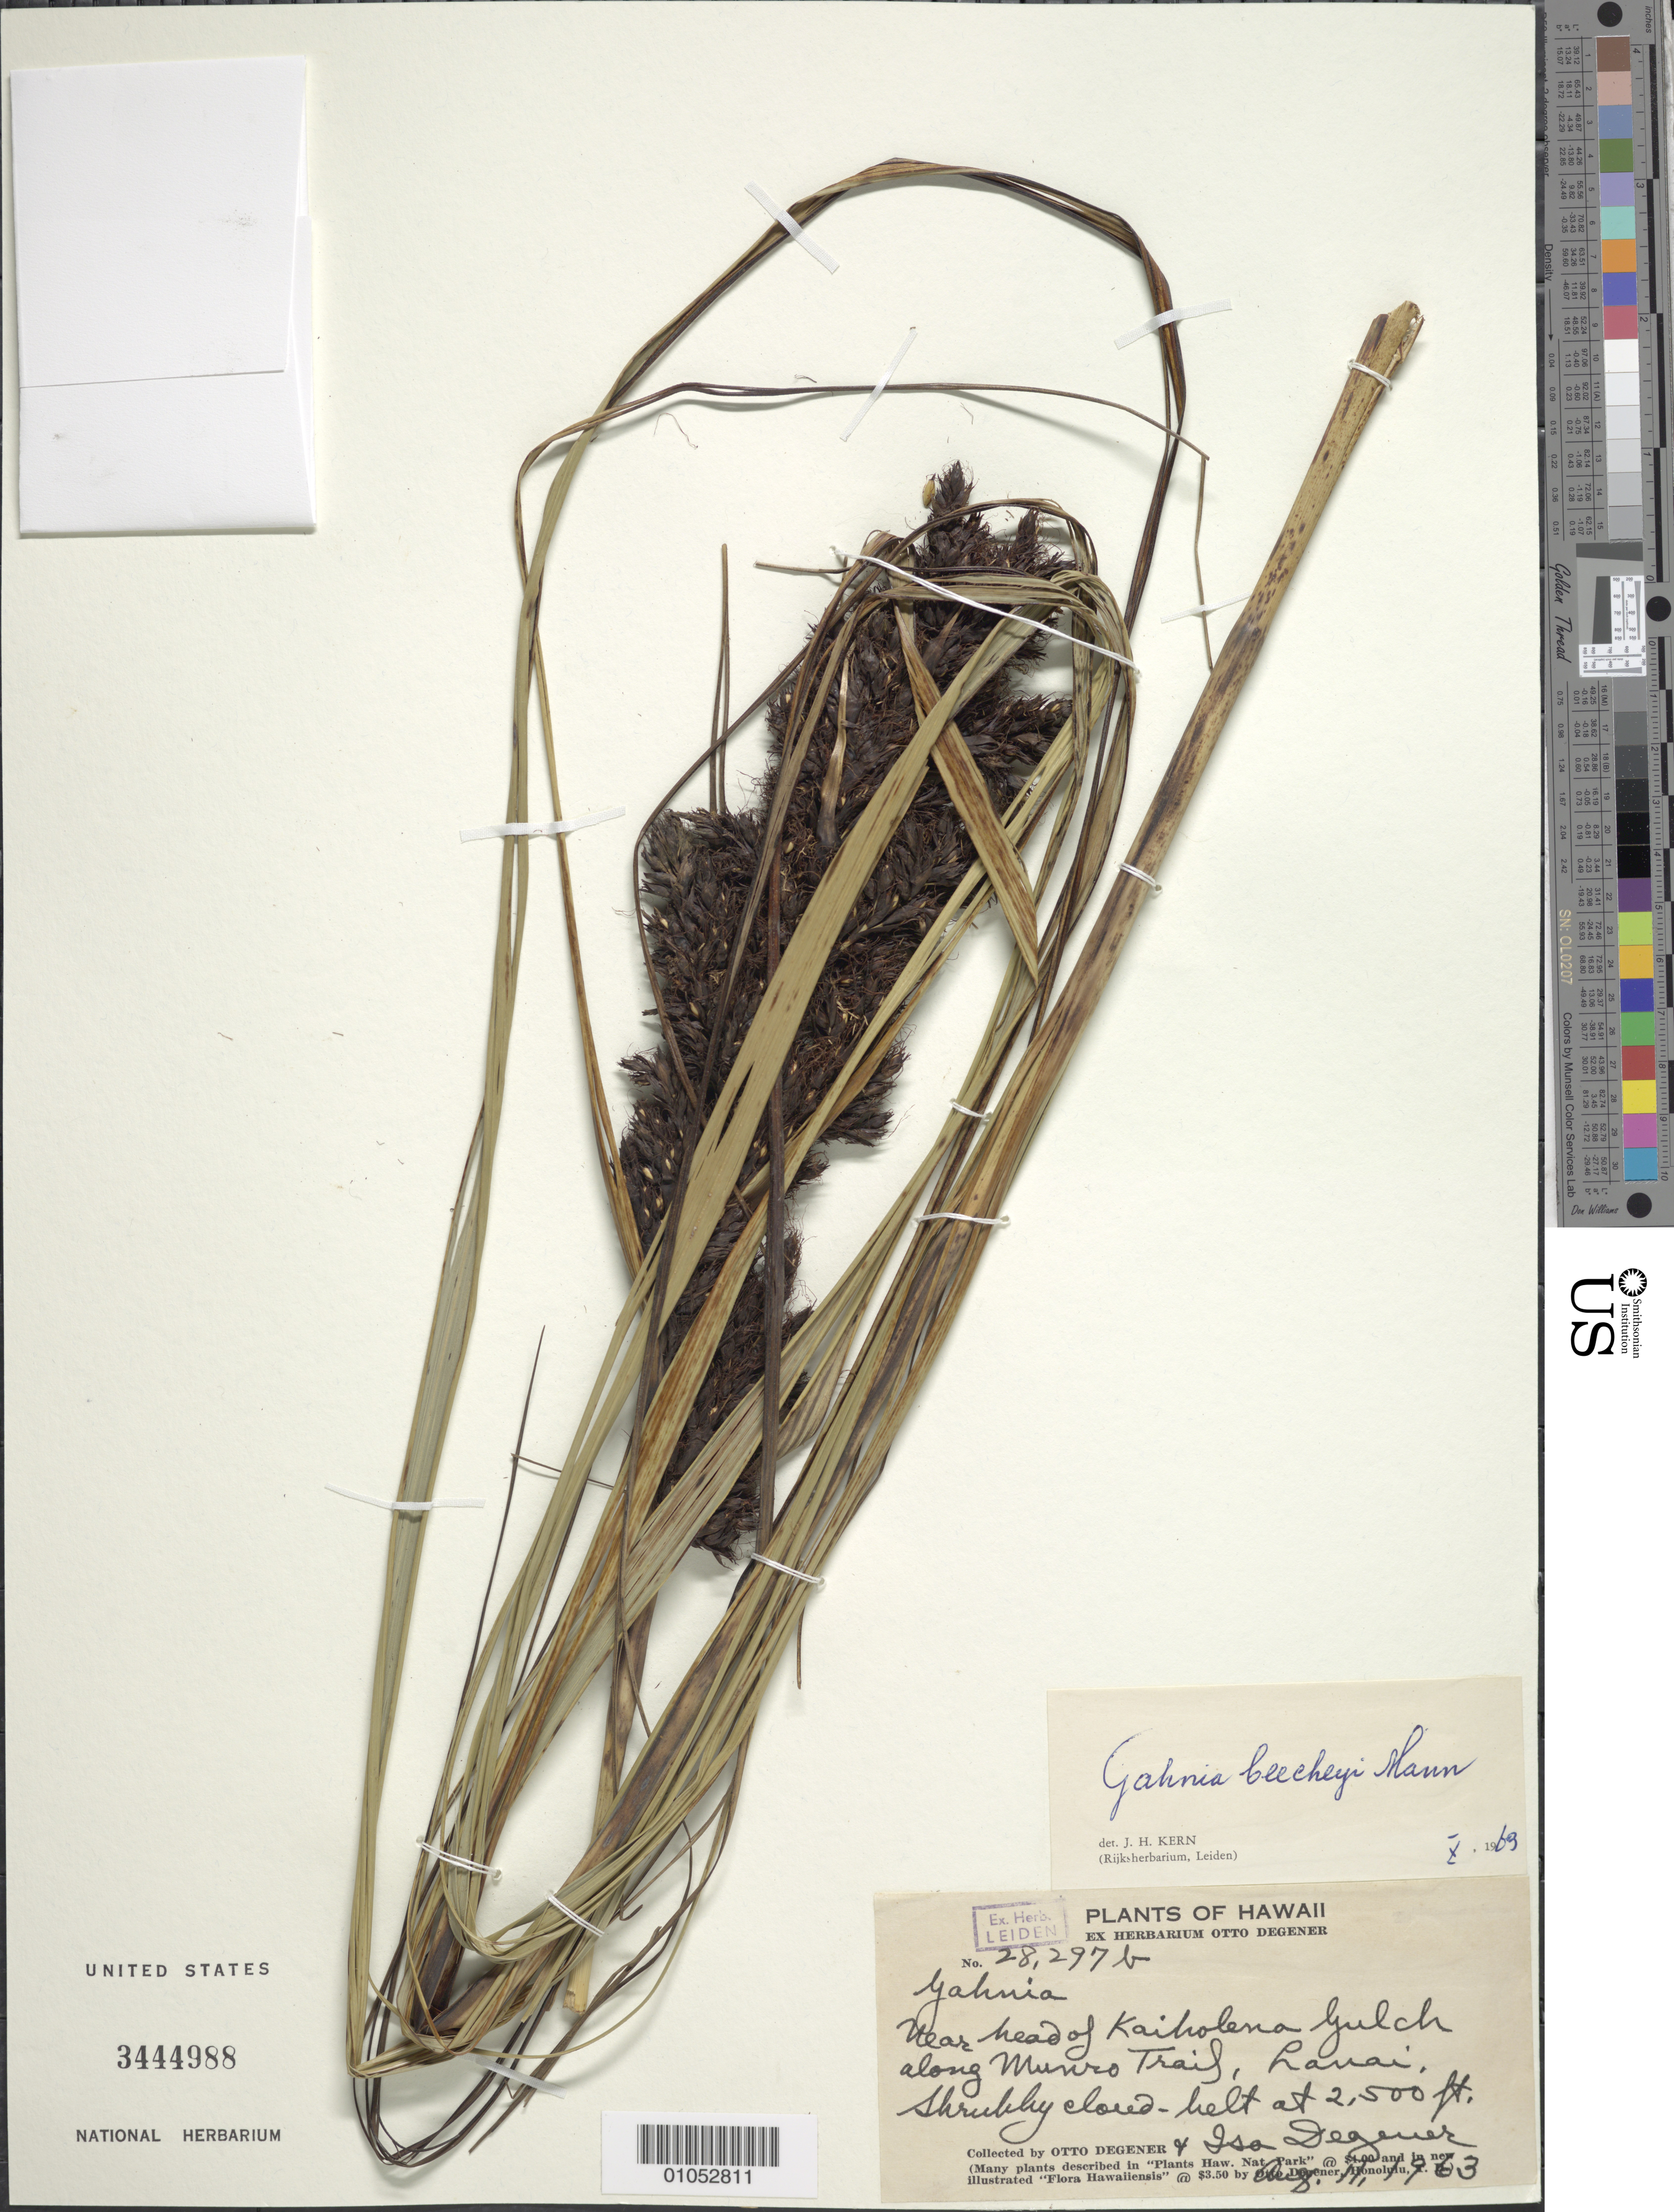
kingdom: Plantae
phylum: Tracheophyta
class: Liliopsida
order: Poales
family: Cyperaceae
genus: Gahnia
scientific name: Gahnia beecheyi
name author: H. Mann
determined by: Kern, J. H.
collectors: O. Degener & I. Degener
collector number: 28297b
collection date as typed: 11 Aug 1963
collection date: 1963-08-11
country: United States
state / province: Hawaii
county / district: Maui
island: Lana'i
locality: Near head of Kaiholena gulch along Munro Trail.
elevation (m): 762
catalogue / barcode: US 3444988